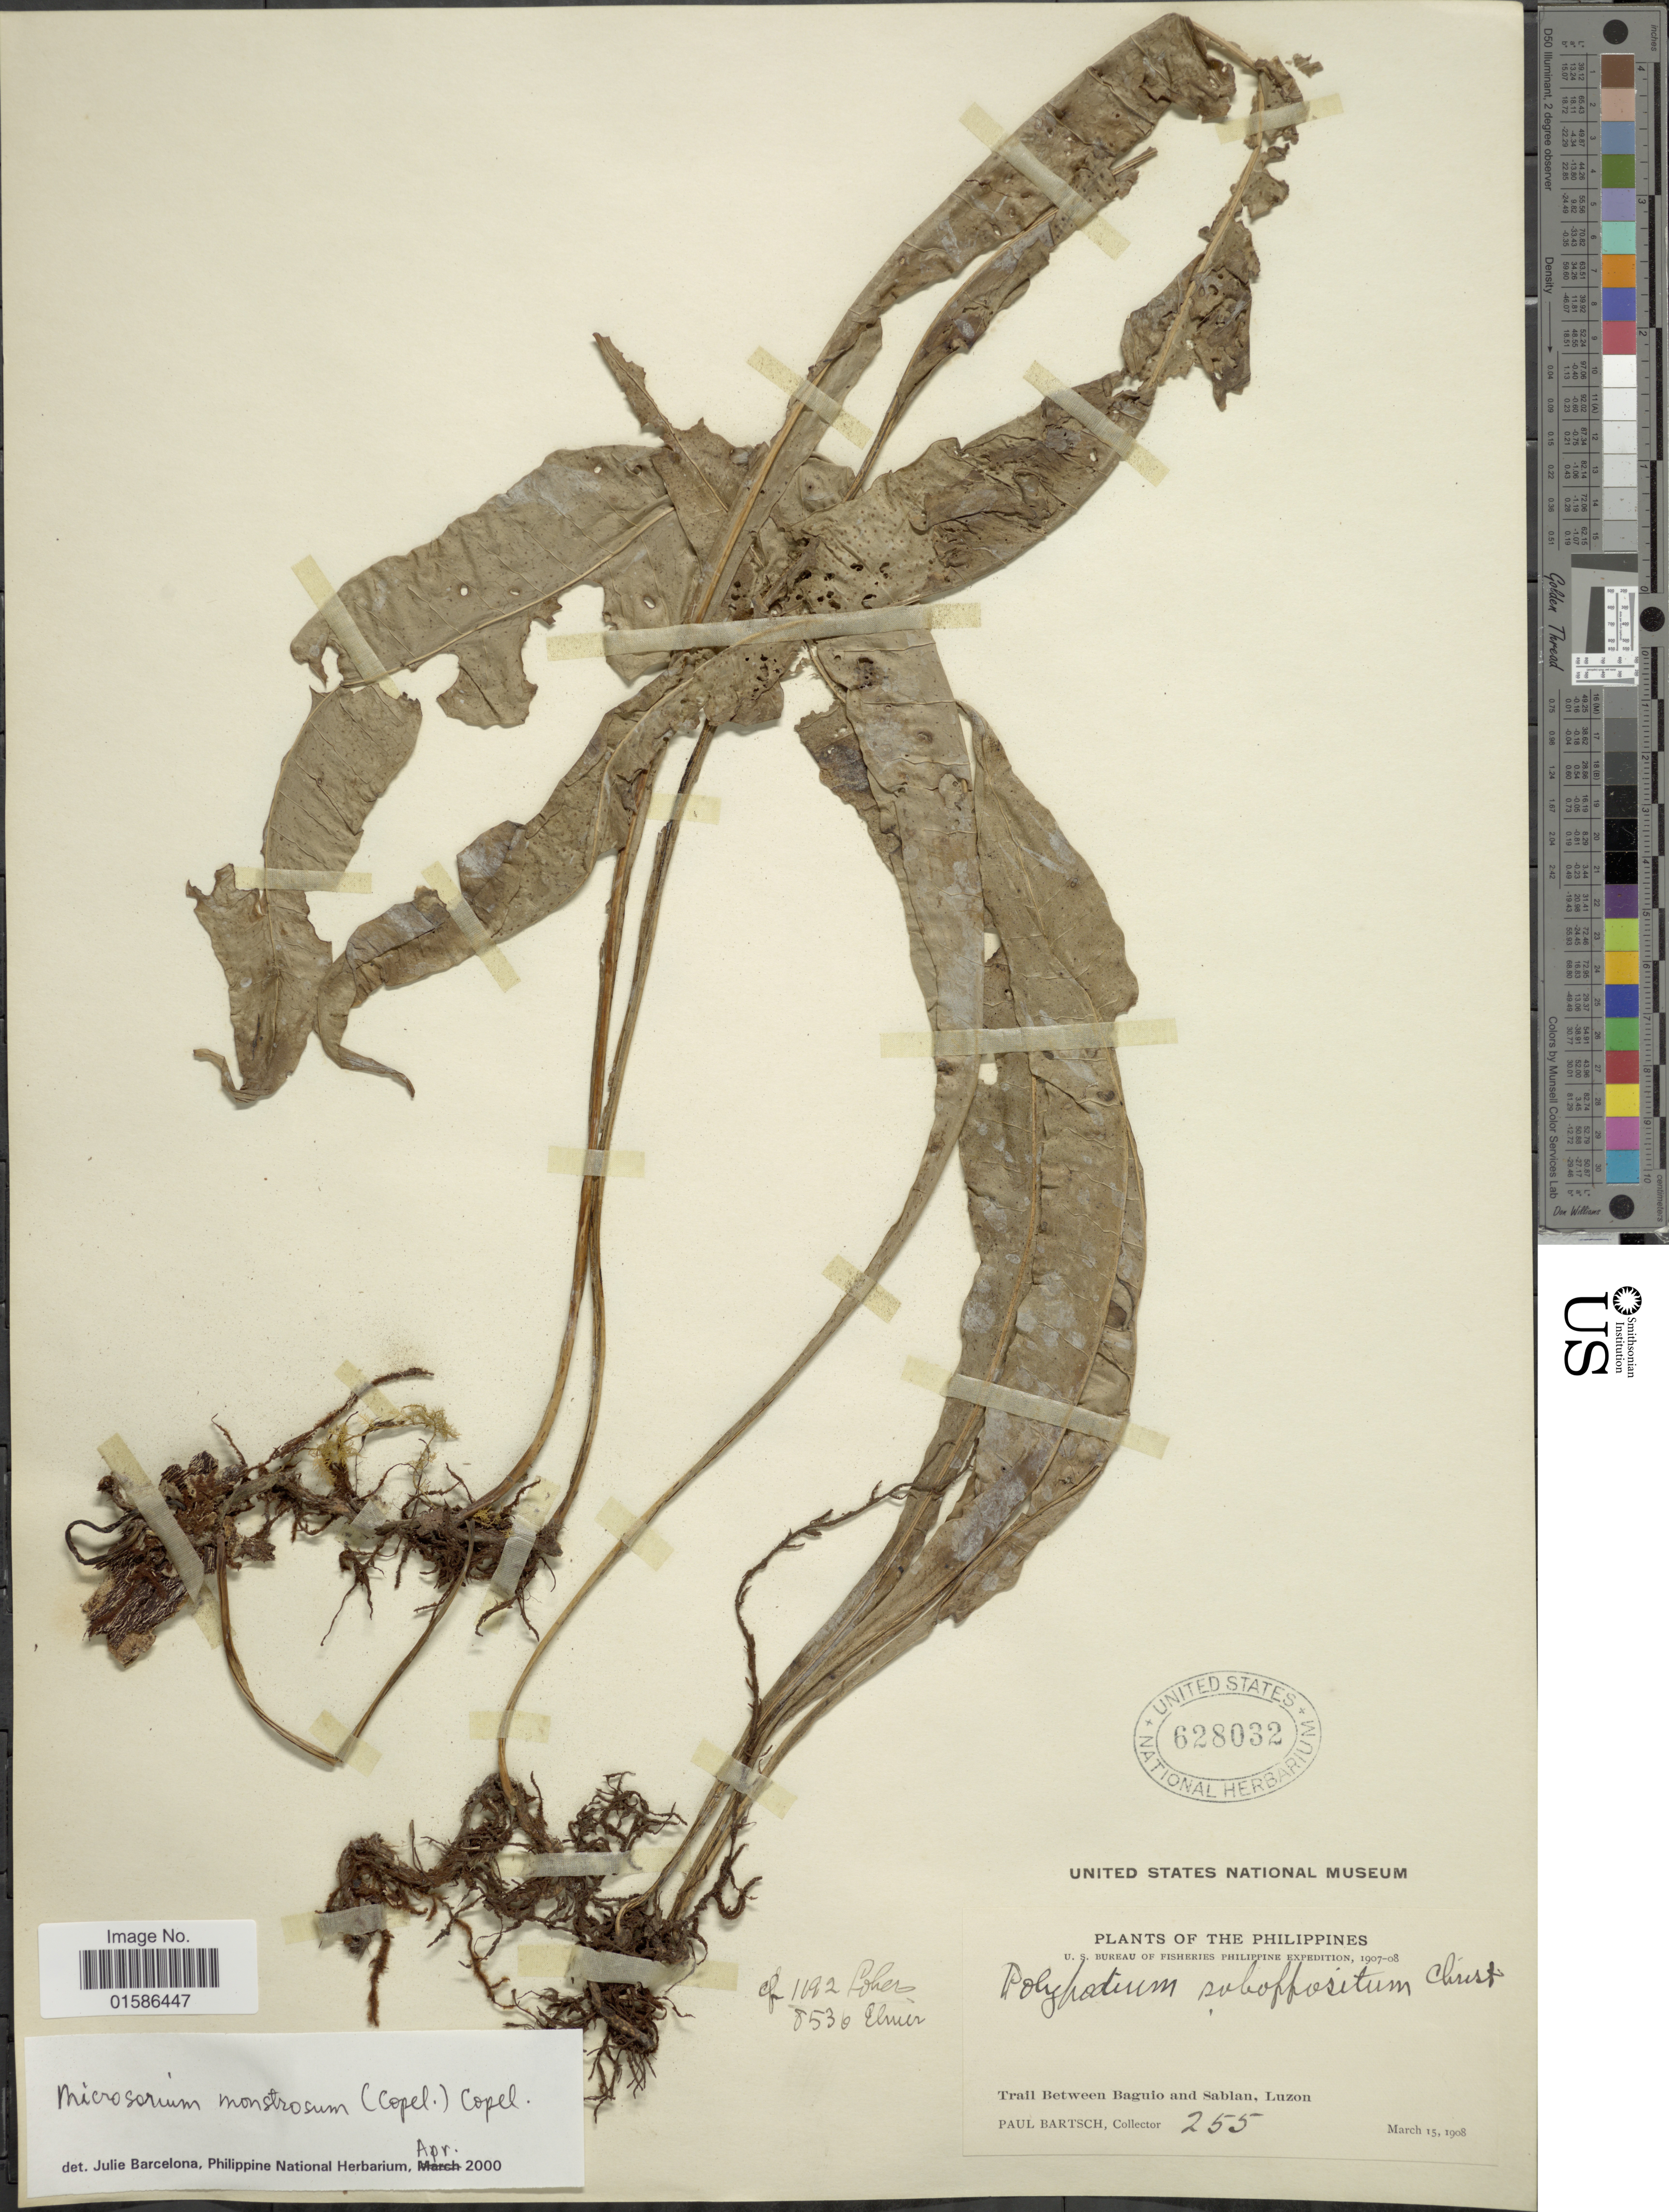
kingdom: Plantae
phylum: Tracheophyta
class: Polypodiopsida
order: Polypodiales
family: Polypodiaceae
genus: Microsorum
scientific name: Microsorum monstrosum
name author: (Copel.) Copel.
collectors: P. Bartsch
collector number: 255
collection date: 1908-03-15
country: Philippines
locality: Trail Between Baguio and Sablan, Luzon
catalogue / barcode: US 628032